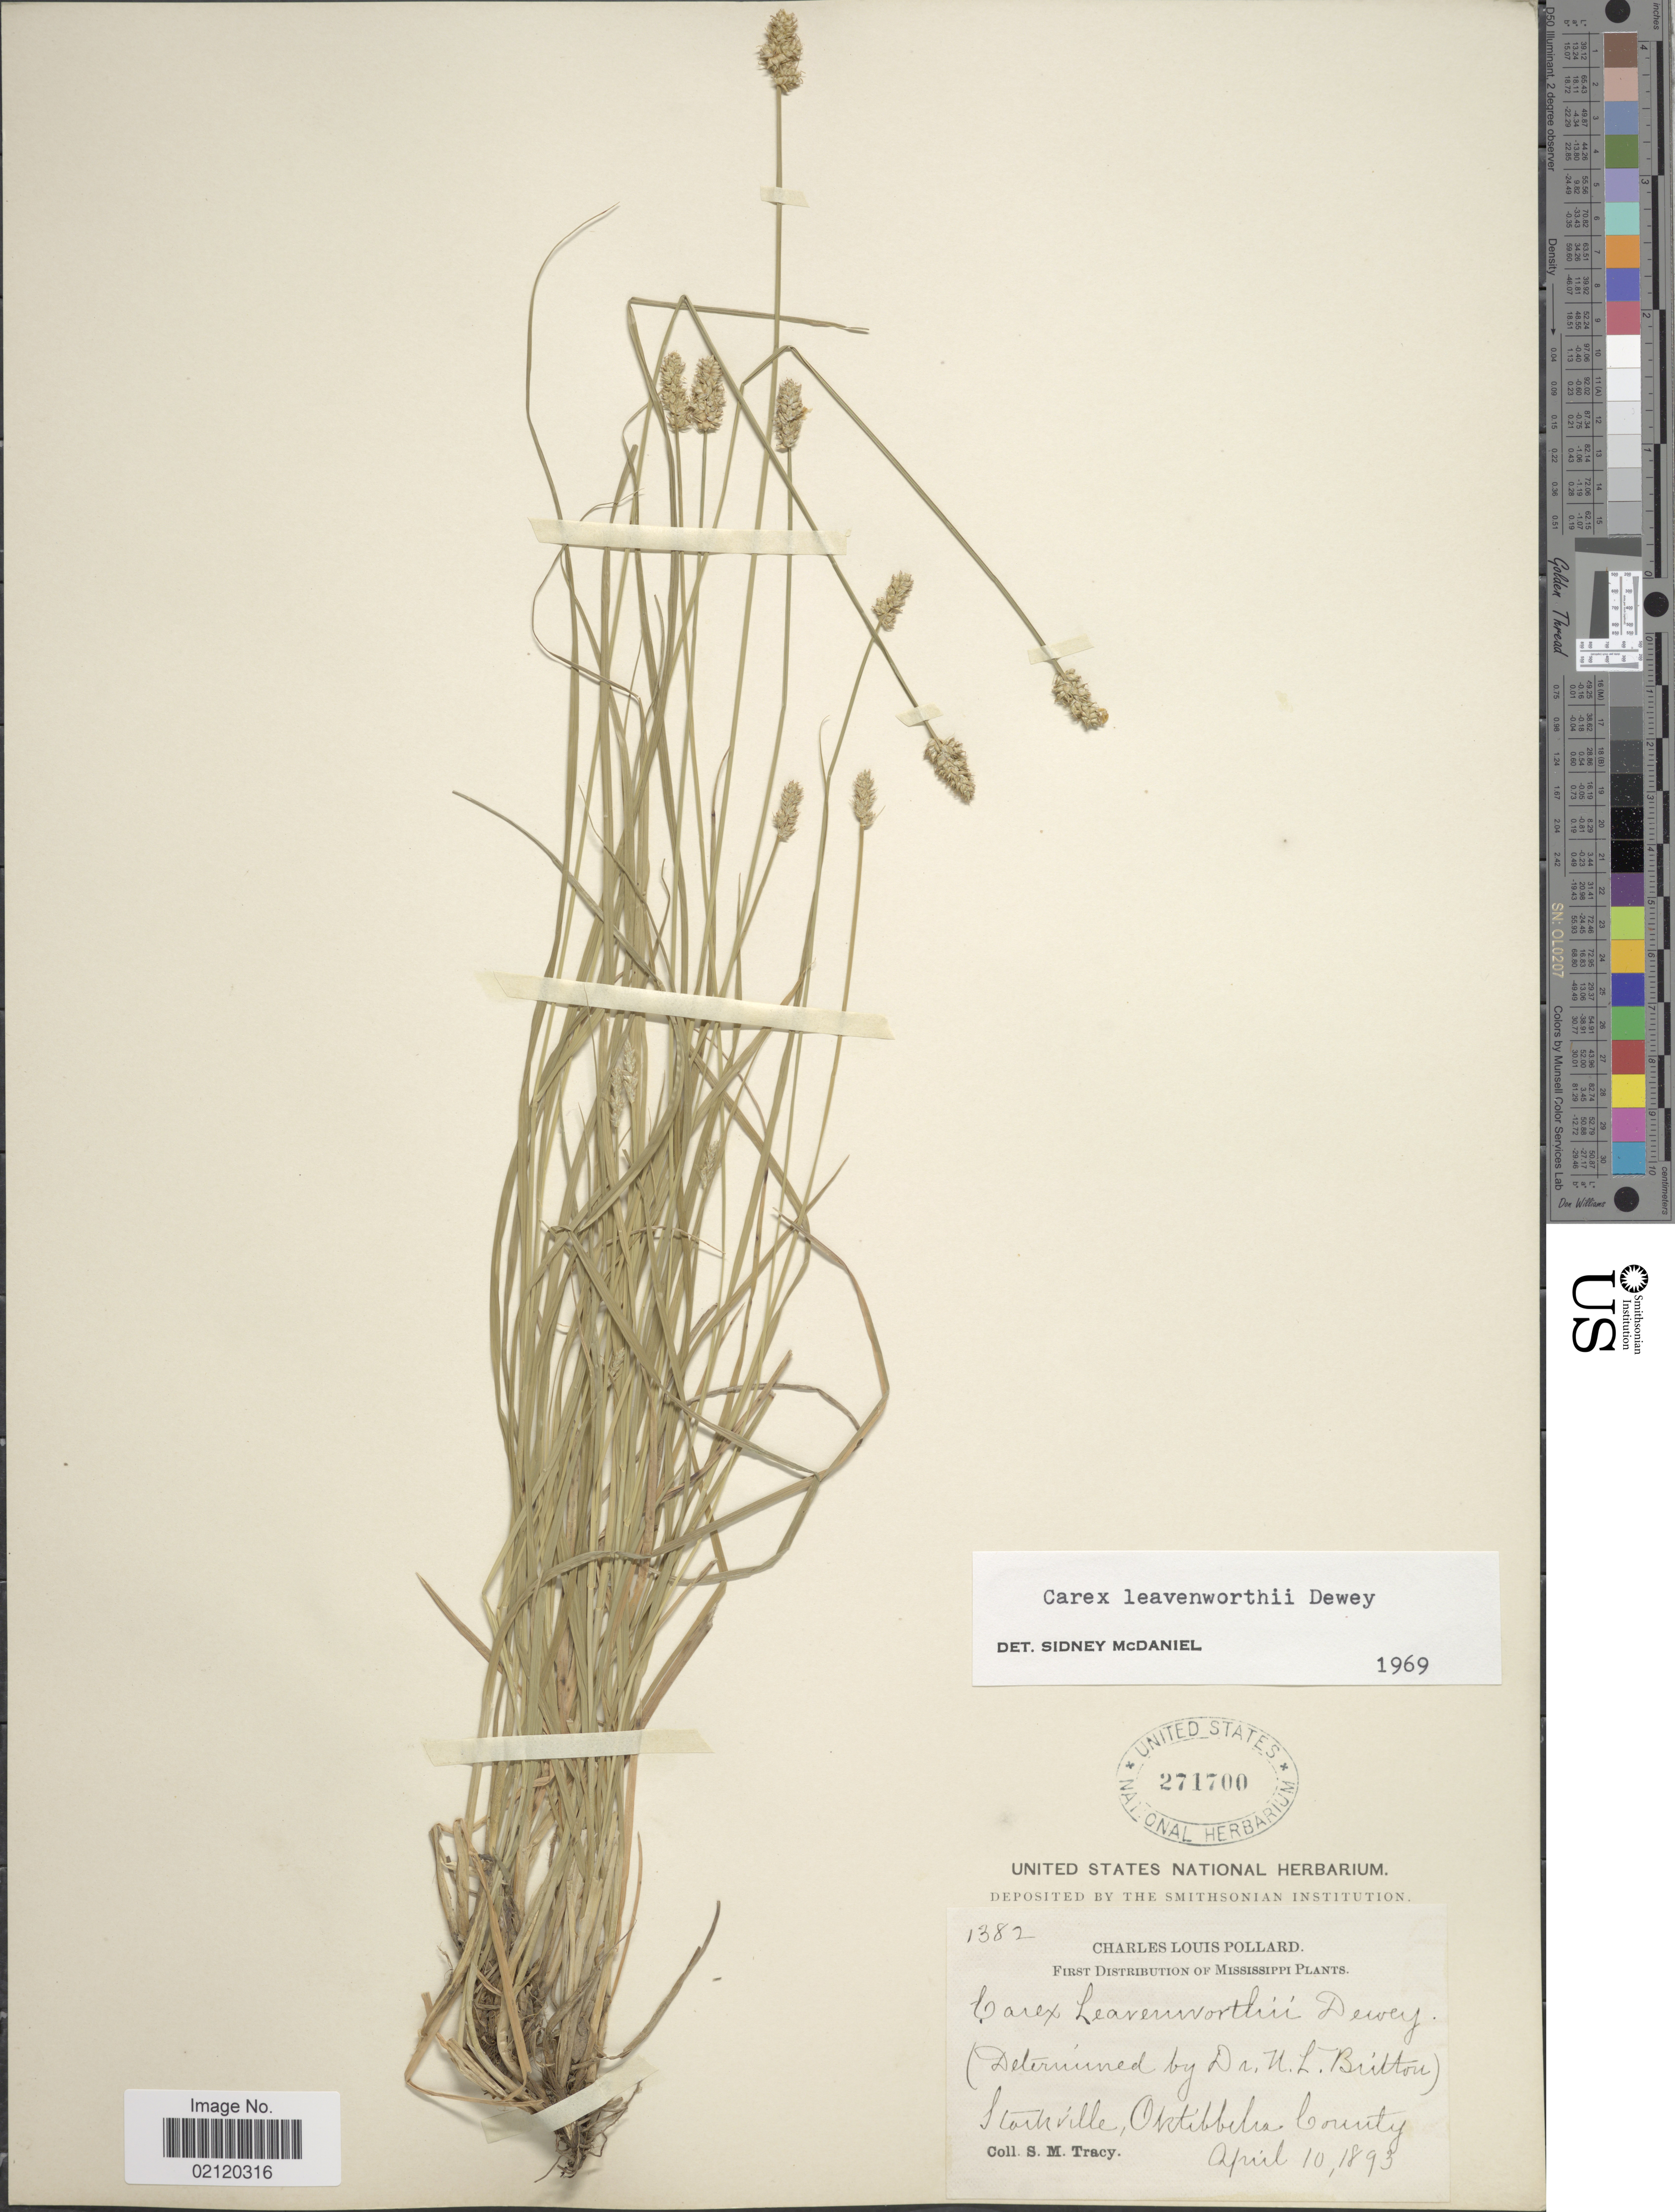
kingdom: Plantae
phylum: Tracheophyta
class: Liliopsida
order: Poales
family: Cyperaceae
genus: Carex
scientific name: Carex leavenworthii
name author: Dewey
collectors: S. M. Tracy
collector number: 1382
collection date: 1893-04-10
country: United States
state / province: Mississippi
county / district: Oktibbeha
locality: Starkville, Oktibbeha County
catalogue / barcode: US 271700